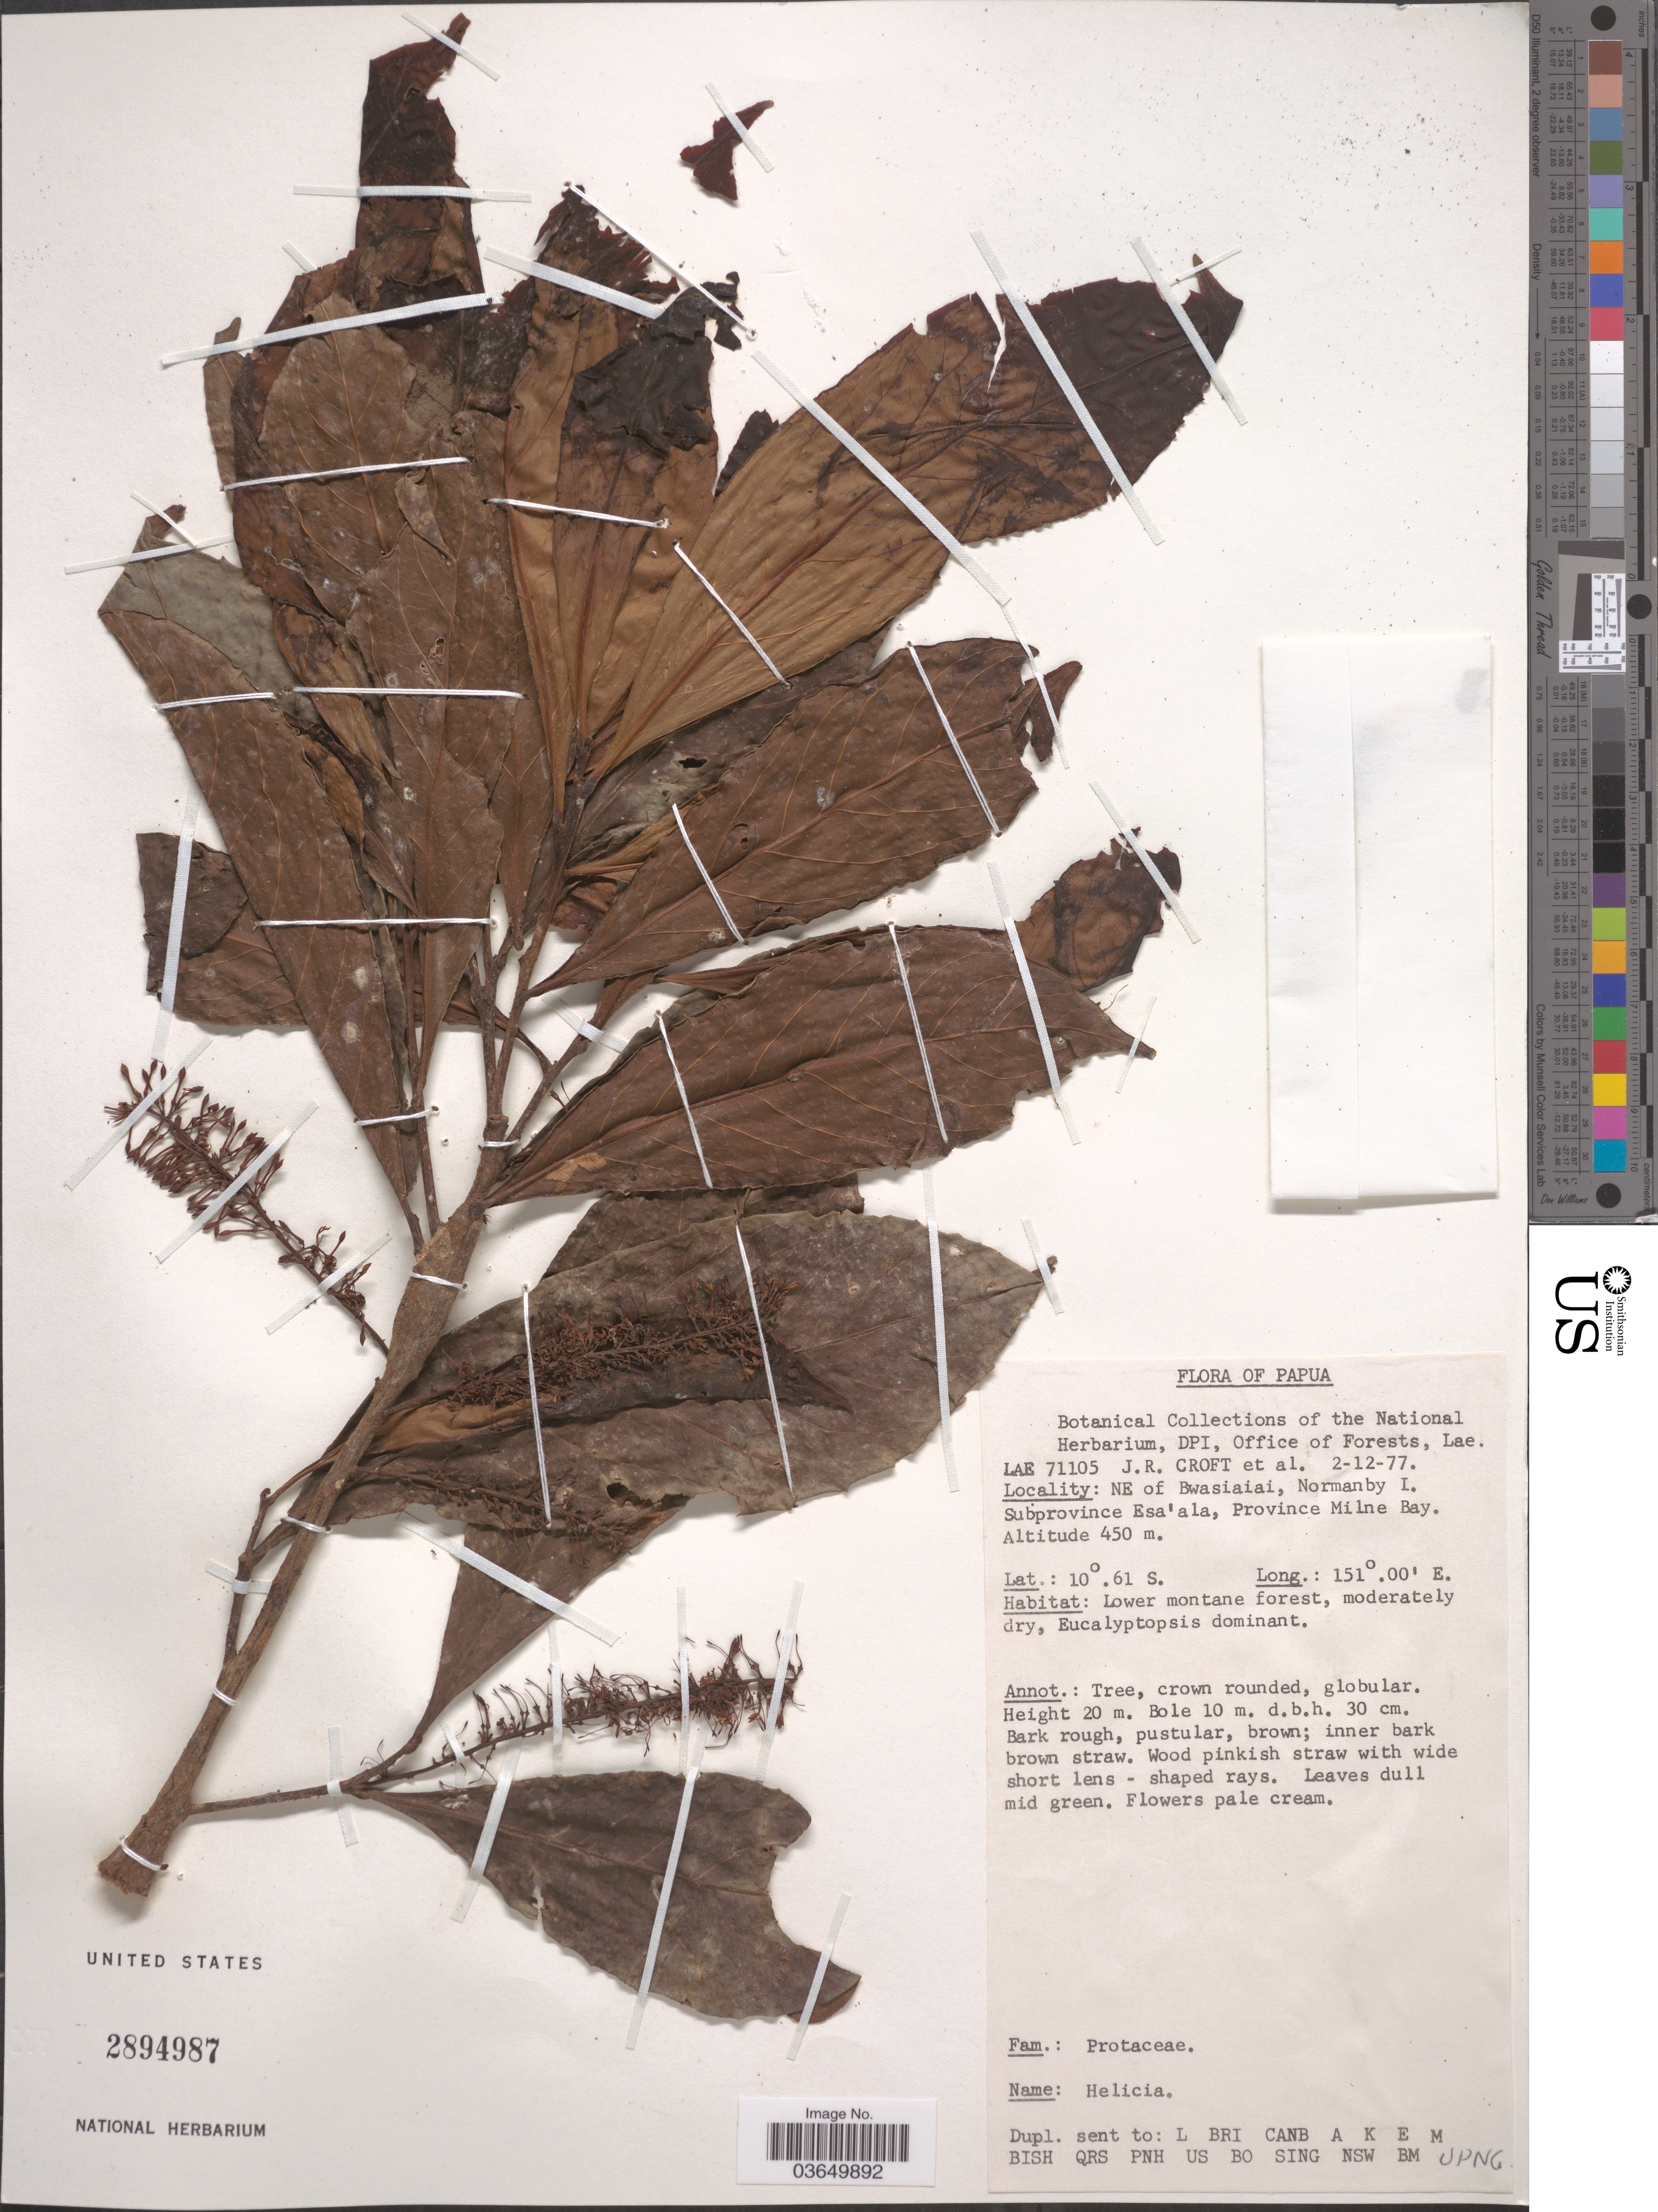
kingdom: Plantae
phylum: Tracheophyta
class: Magnoliopsida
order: Proteales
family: Proteaceae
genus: Helicia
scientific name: Helicia sp.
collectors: J. R. Croft & et al.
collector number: LAE 71105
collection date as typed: Transcribed d/m/y: 2/12/77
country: Papua New Guinea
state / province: Milne Bay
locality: Papua. NE of Bwasiaiai, Normanby I. Subprovince Esa'ala.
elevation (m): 450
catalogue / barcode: US 2894987